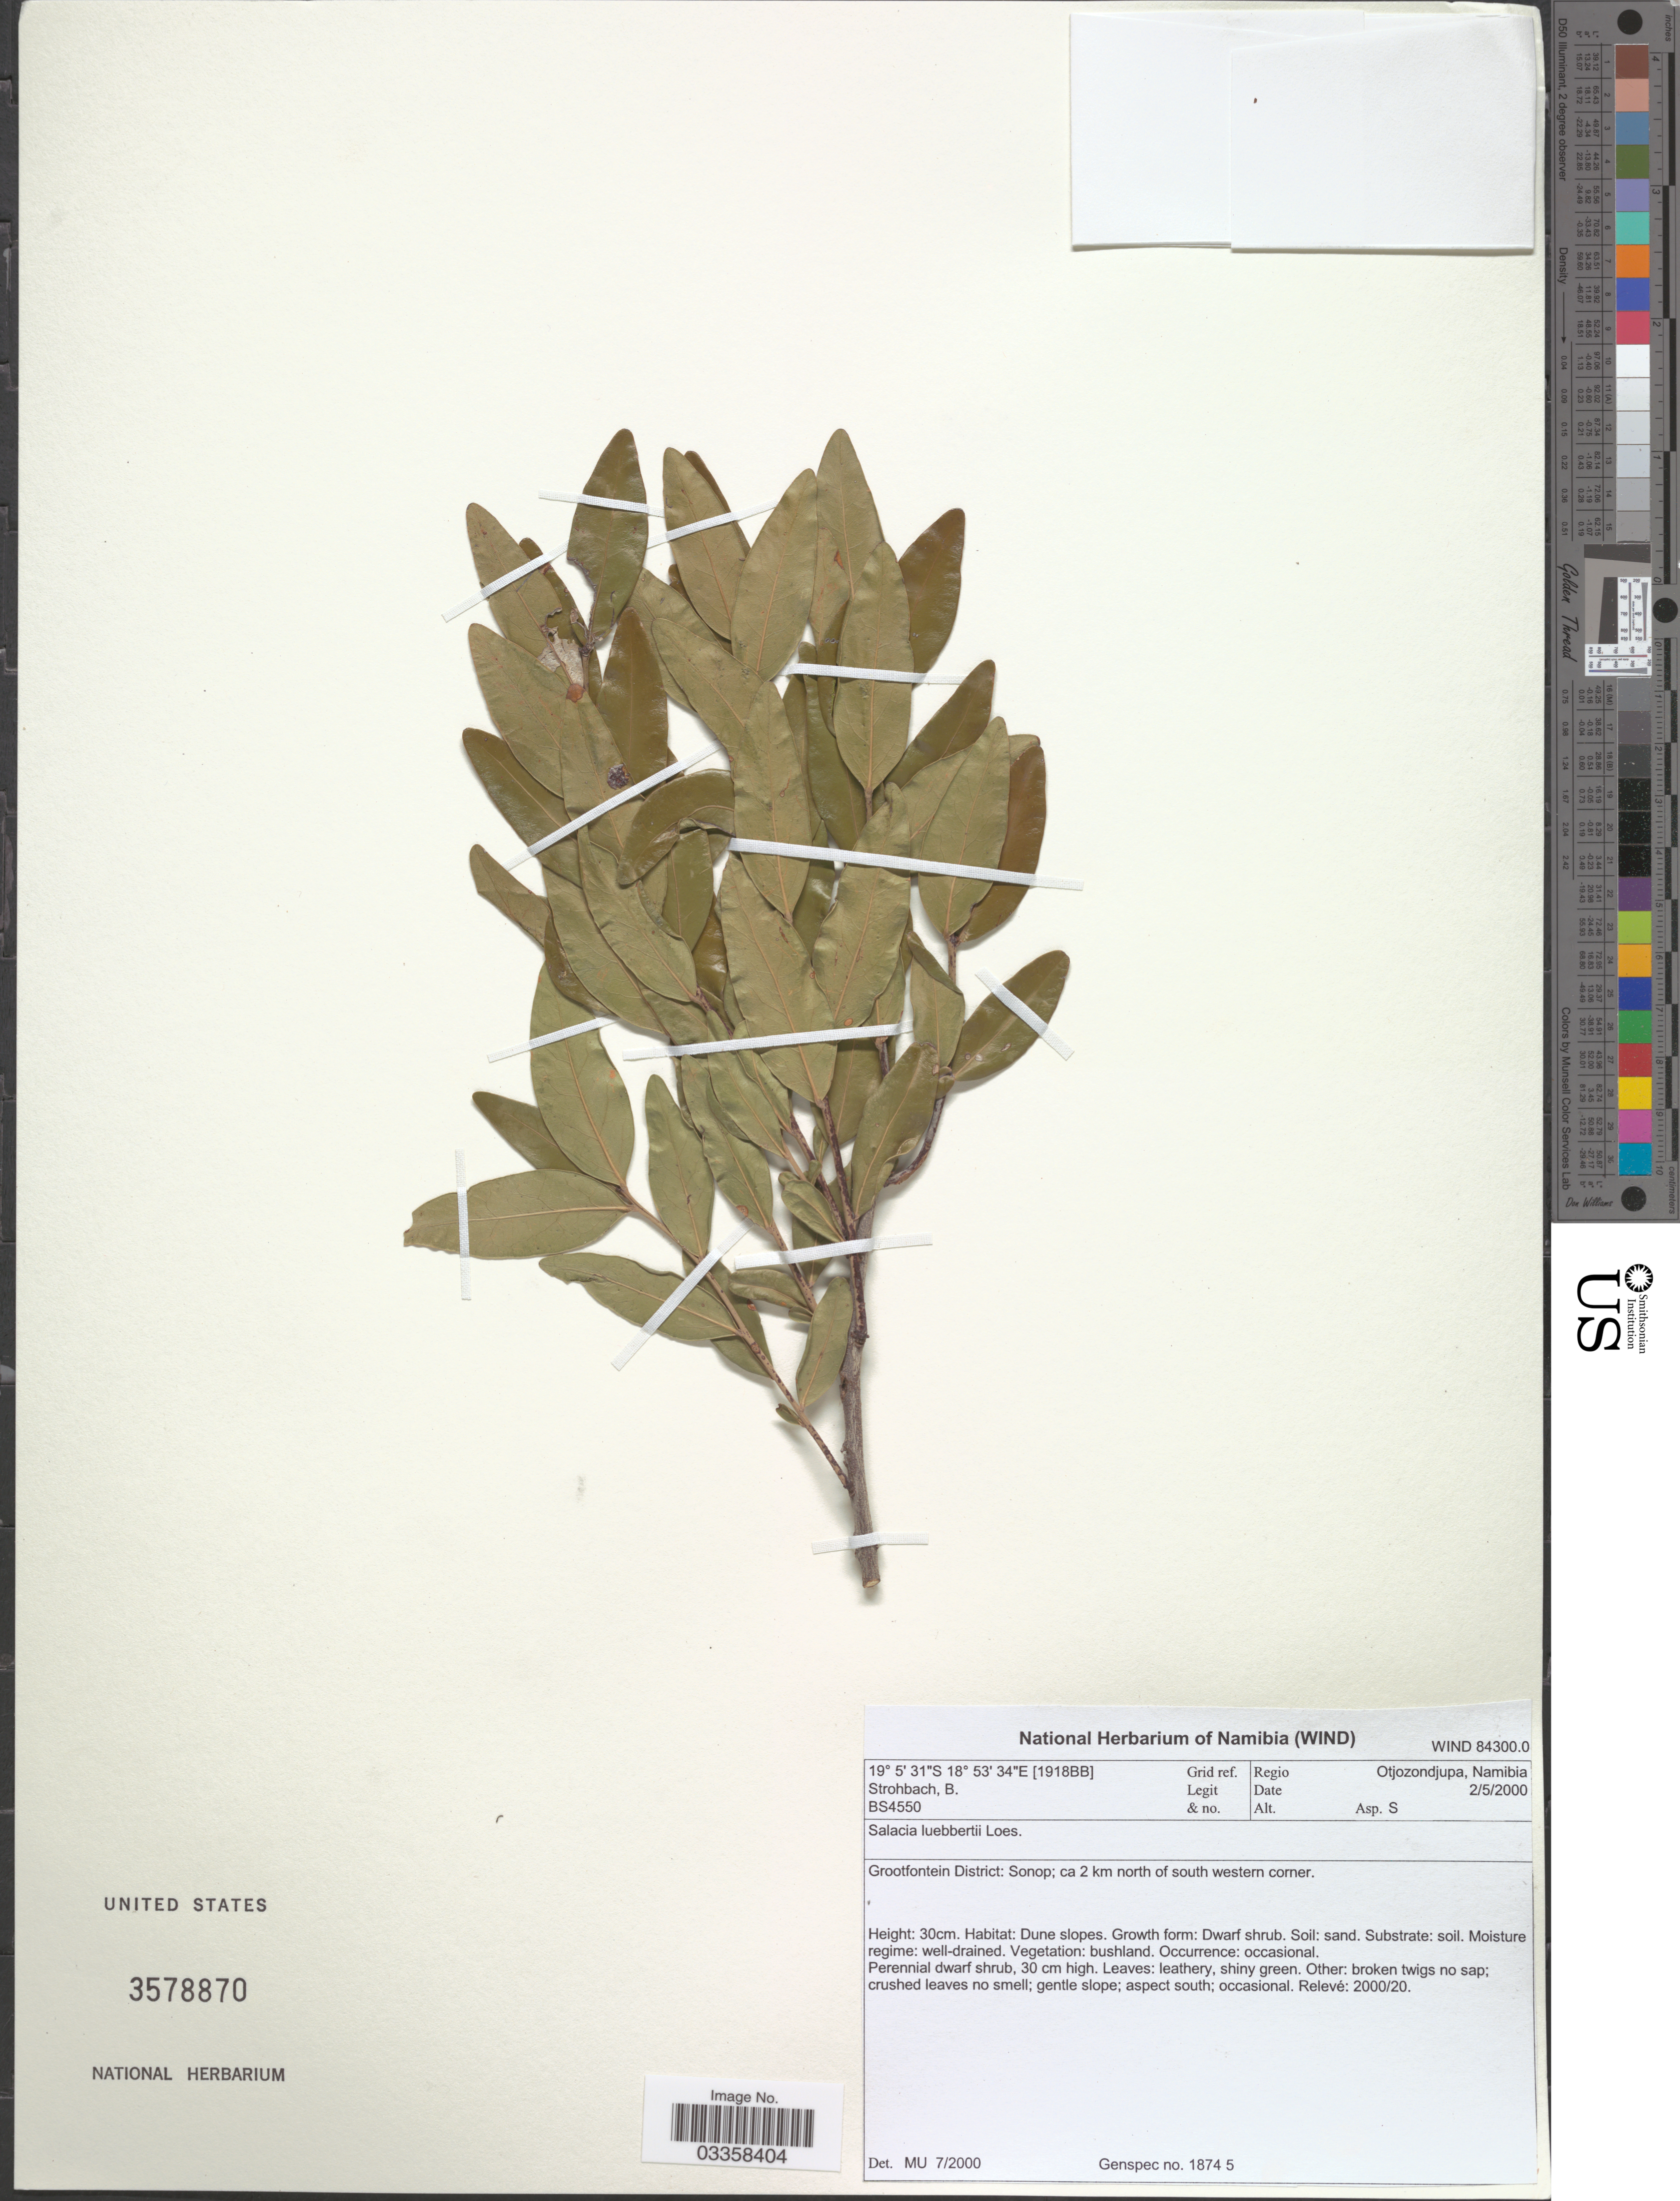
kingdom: Plantae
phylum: Tracheophyta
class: Magnoliopsida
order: Celastrales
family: Celastraceae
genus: Salacia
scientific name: Salacia luebbertii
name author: Loes.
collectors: B. Strohbach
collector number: BS4550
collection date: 2000-05-02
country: Namibia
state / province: Otjozondjupa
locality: [1918BB] Grid ref. Regio Otjozondjupa, Namibia. Grootfontein District: Sonop; ca 2 km north of south western corner.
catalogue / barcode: US 3578870